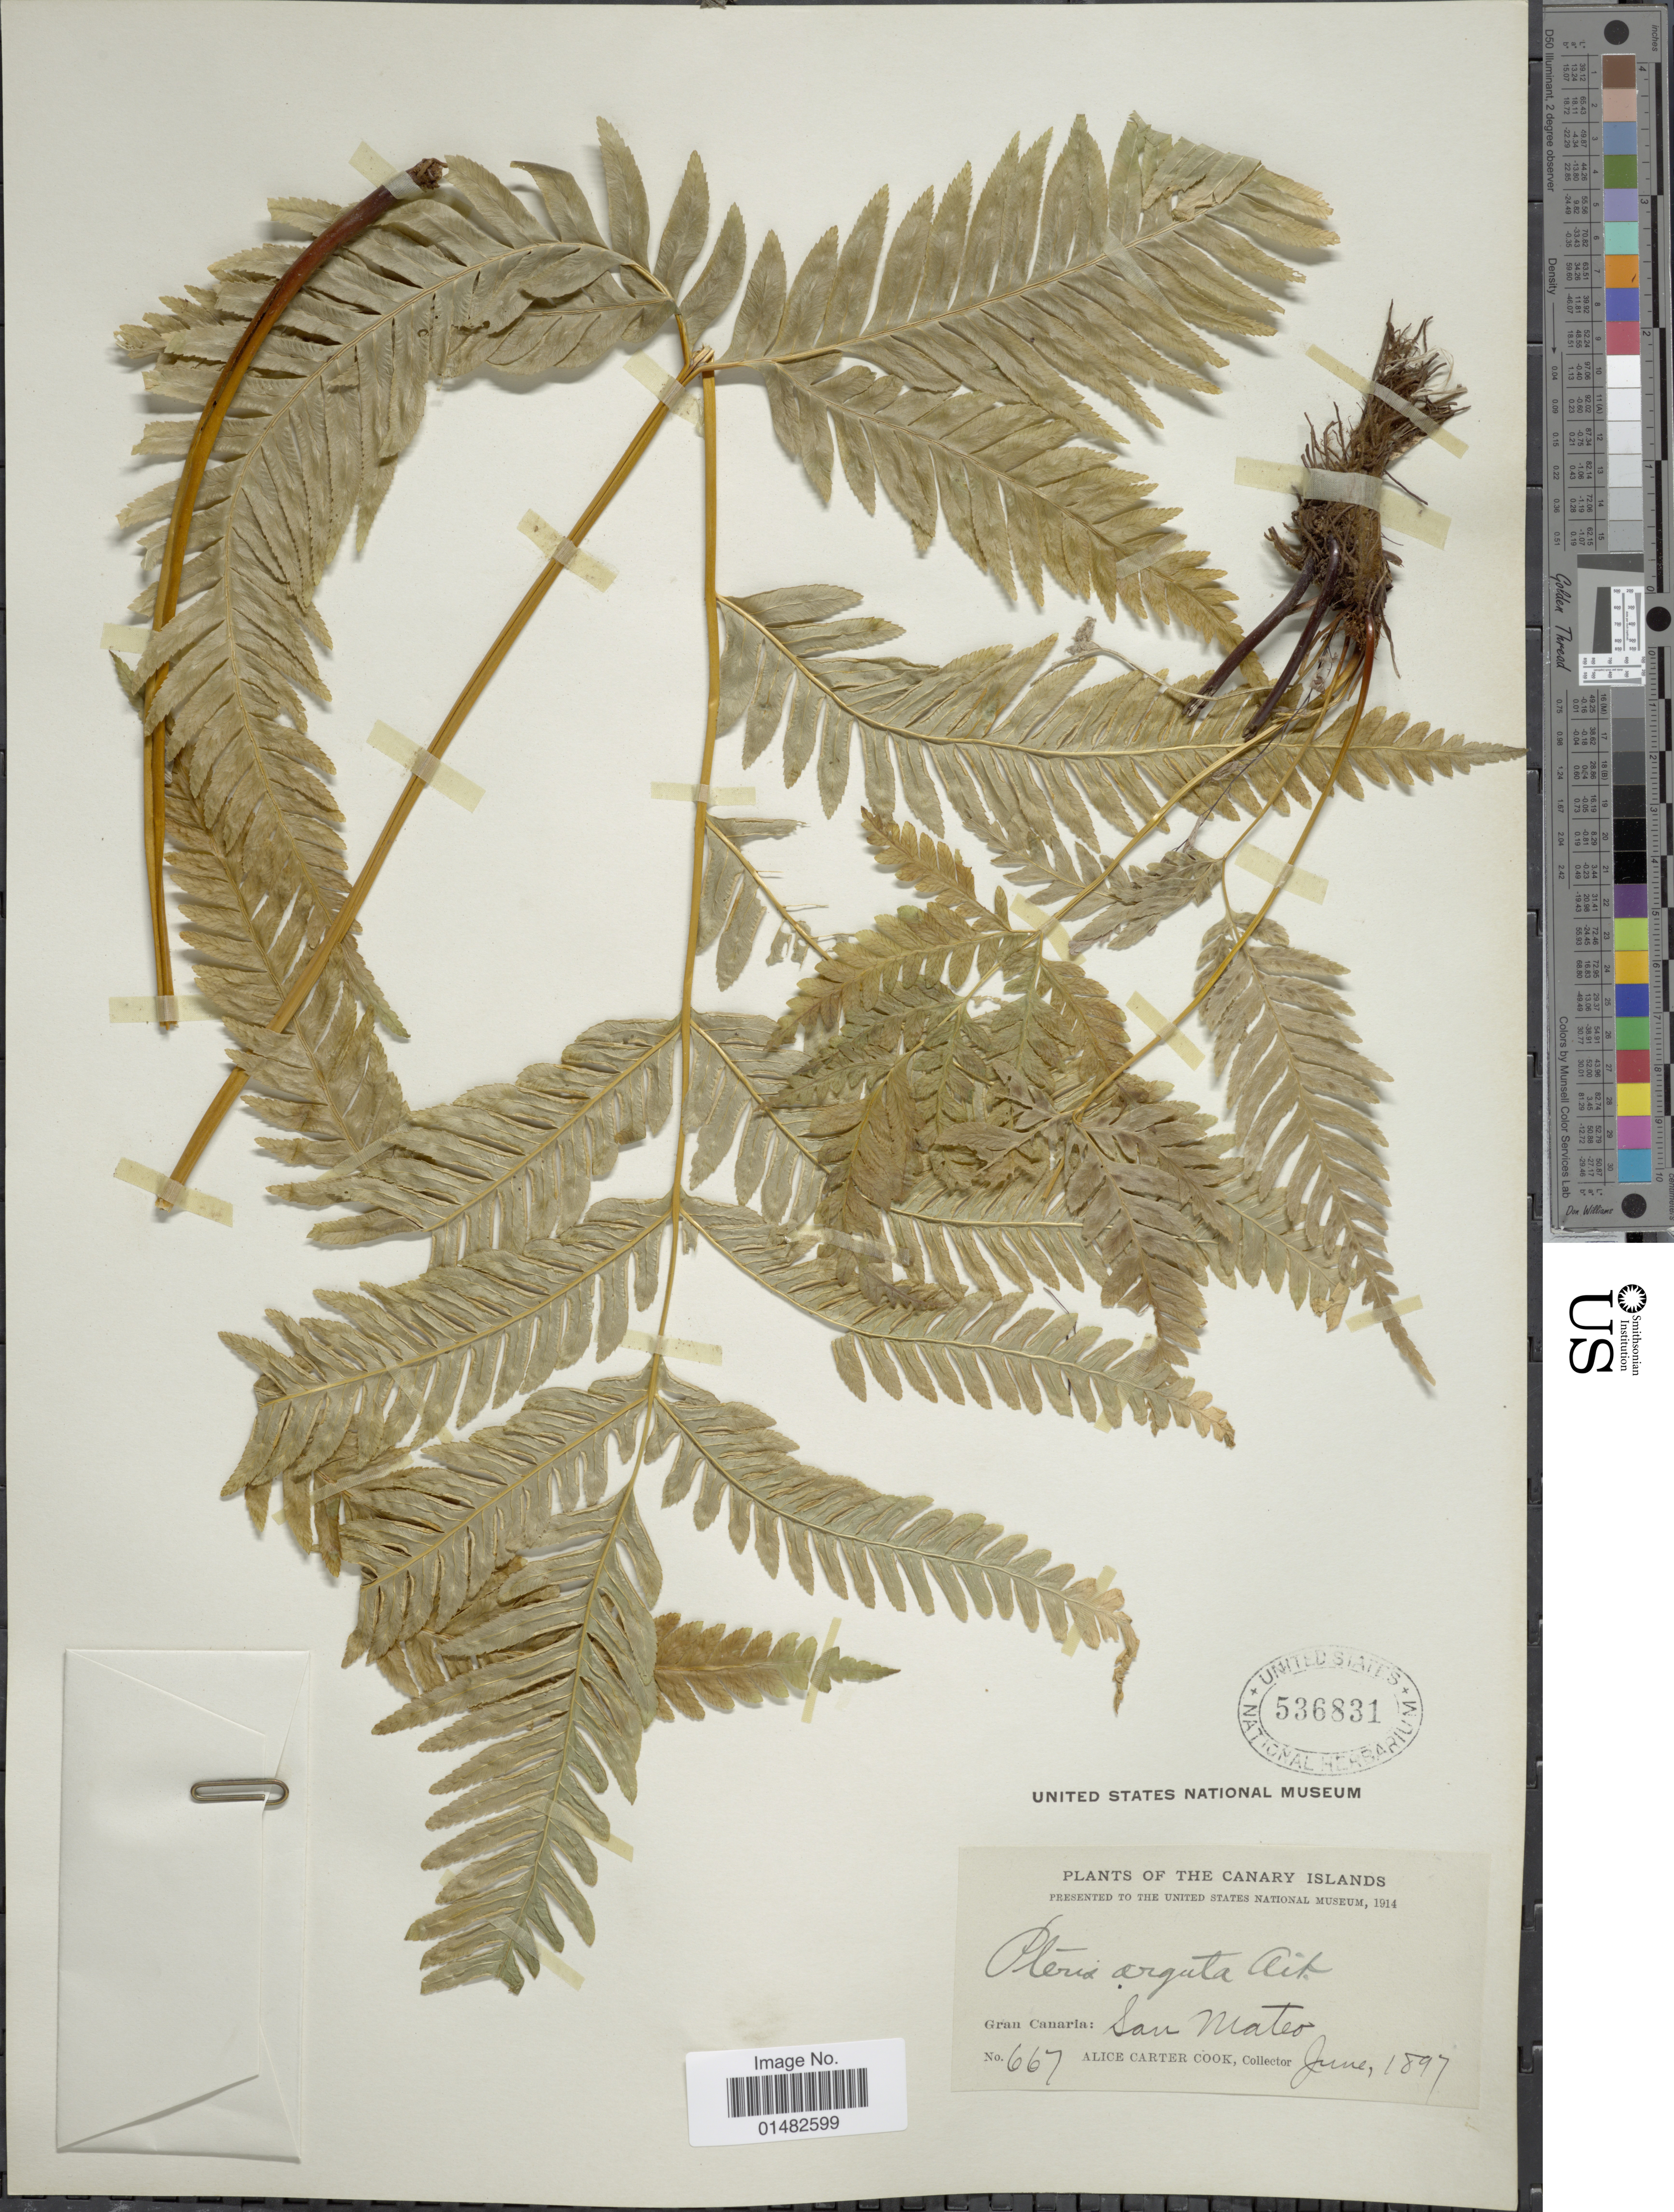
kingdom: Plantae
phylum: Tracheophyta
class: Polypodiopsida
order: Polypodiales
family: Pteridaceae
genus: Pteris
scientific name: Pteris arguta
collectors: Alice C. Cook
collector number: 667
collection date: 1897-06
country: Spain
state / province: Canarias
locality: The Canary Islands: Gran Canaria: San Mateo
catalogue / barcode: US 536831